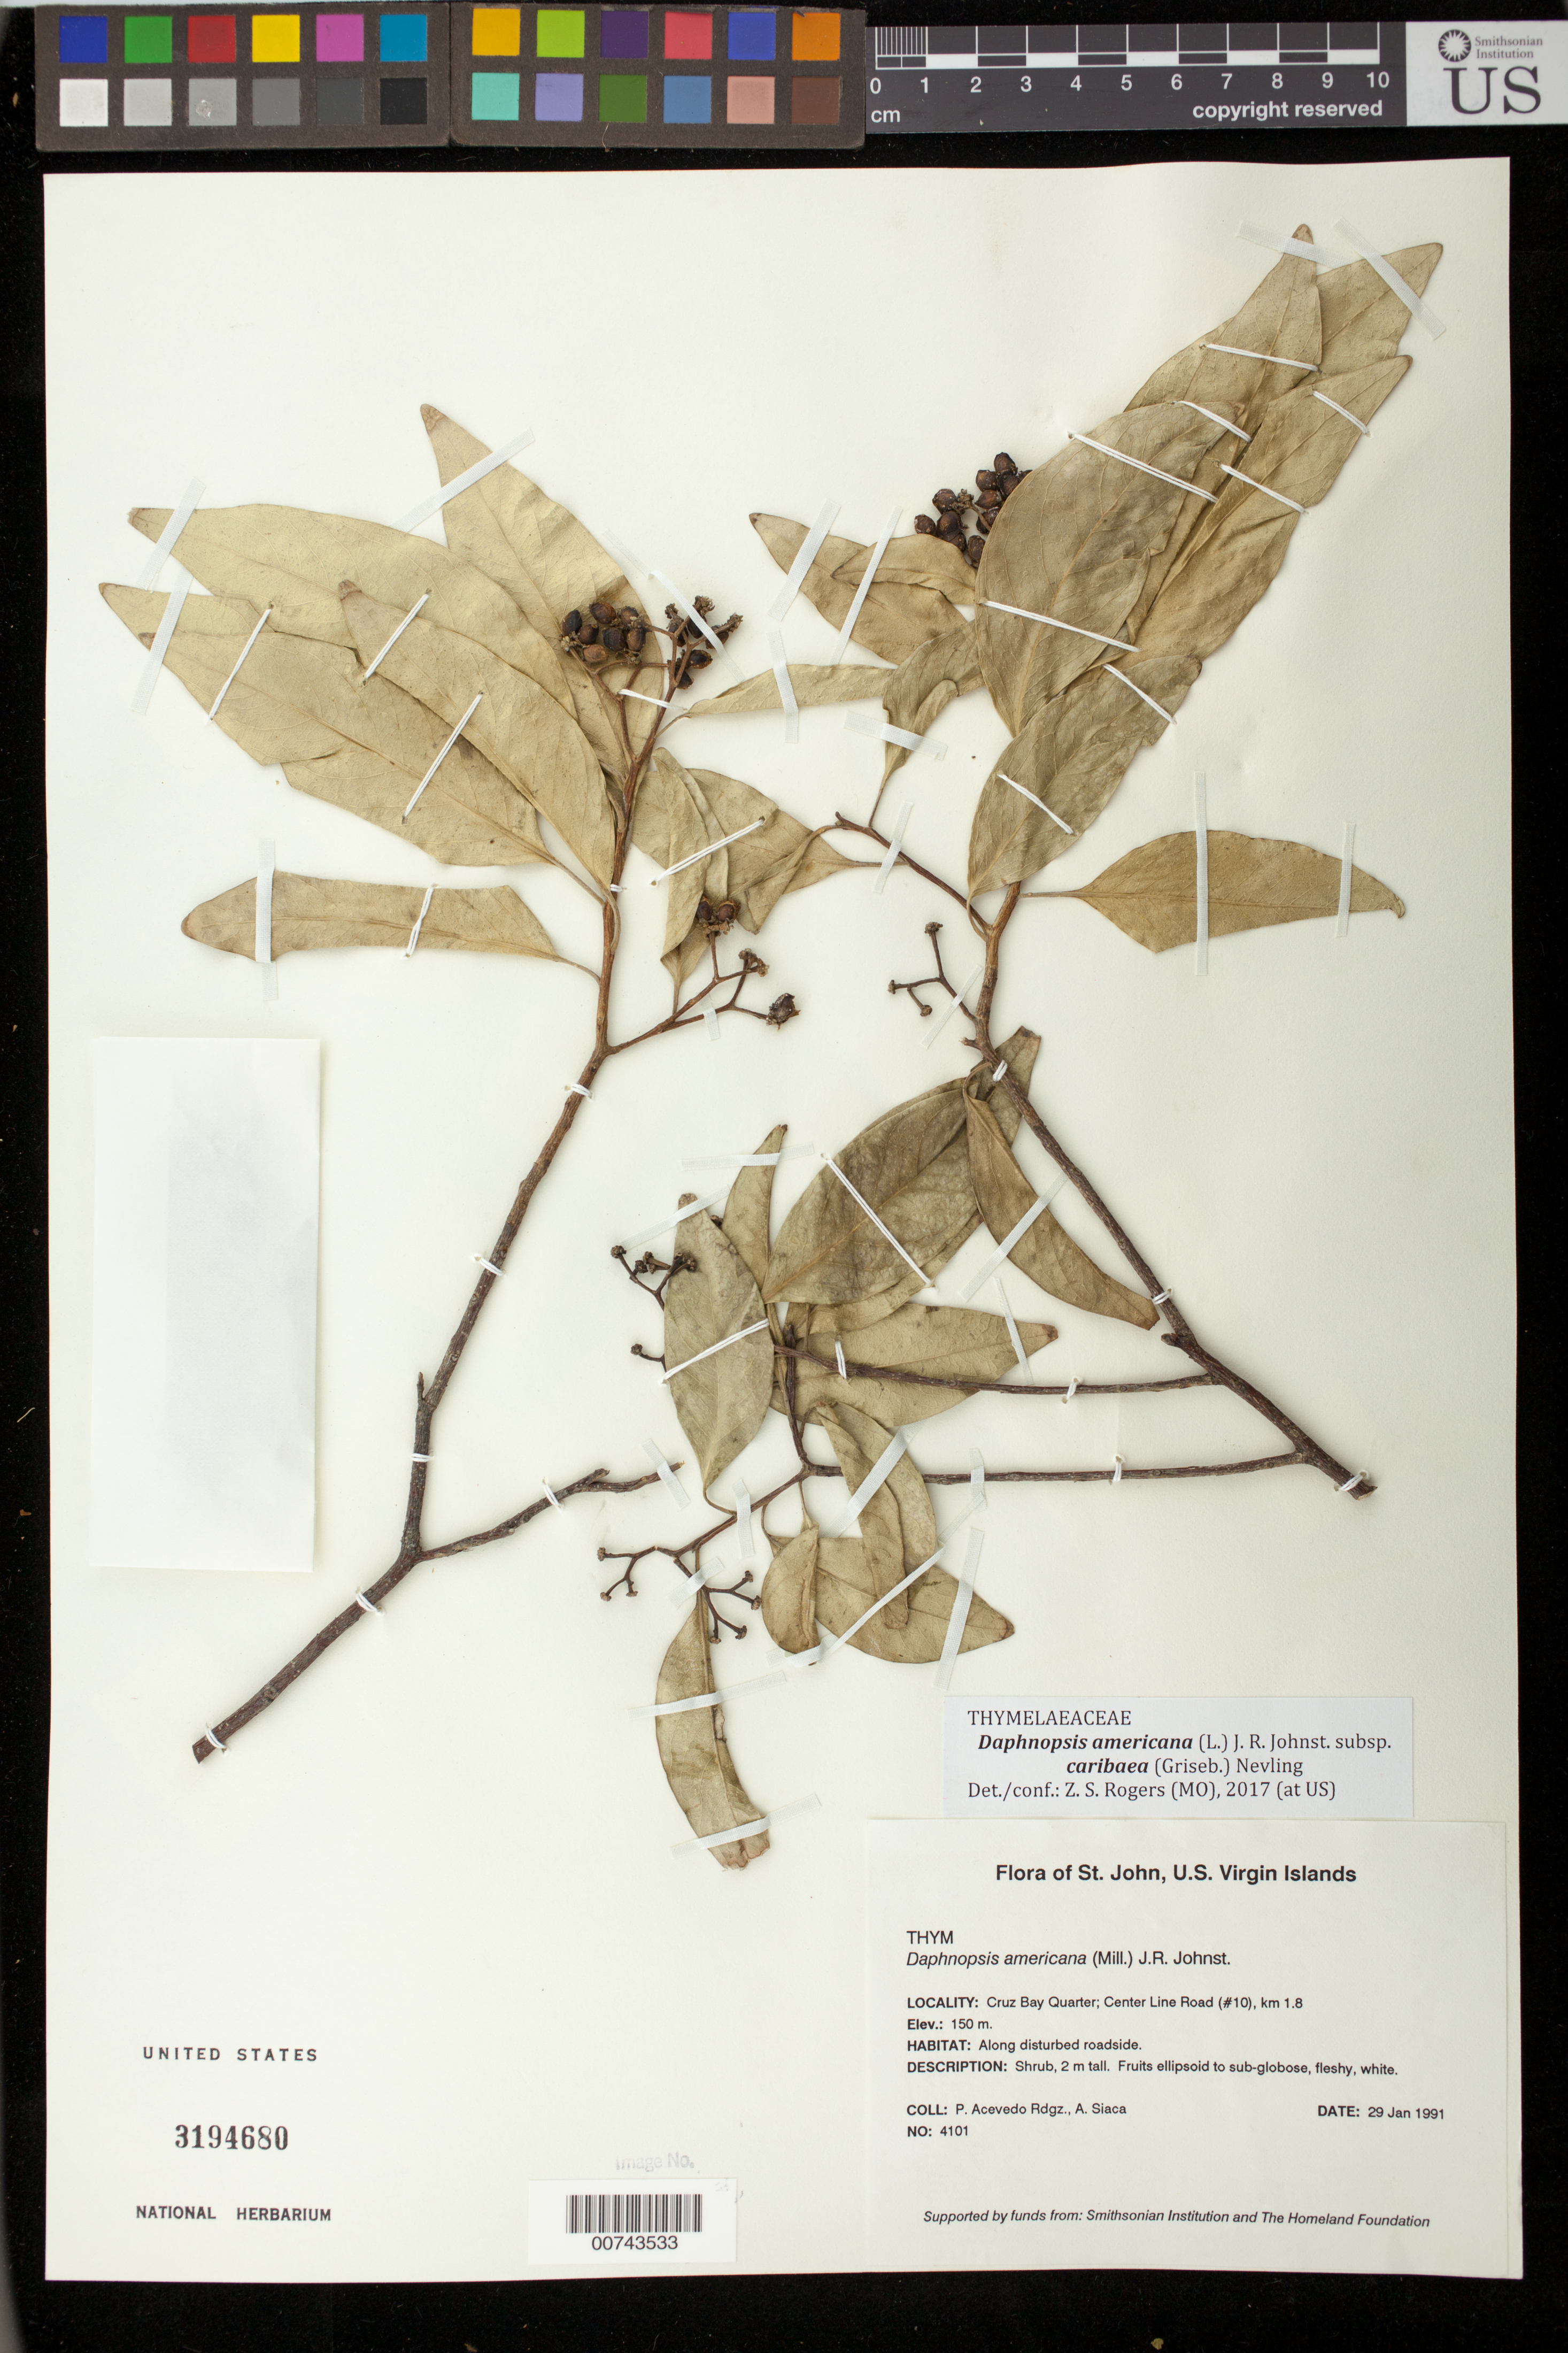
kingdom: Plantae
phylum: Tracheophyta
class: Magnoliopsida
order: Malvales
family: Thymelaeaceae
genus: Daphnopsis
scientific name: Daphnopsis americana subsp. caribaea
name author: (Griseb.) Nevling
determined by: Rogers, Z. S.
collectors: P. Acevedo-Rodr. & A. Siaca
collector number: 4101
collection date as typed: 29 Jan 1991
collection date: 1991-01-29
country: U.S. Virgin Islands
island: St. John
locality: Cruz Bay Quarter; Center Line Road (#10), km 1.8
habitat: Along disturbed roadside.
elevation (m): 150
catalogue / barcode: US 3194680